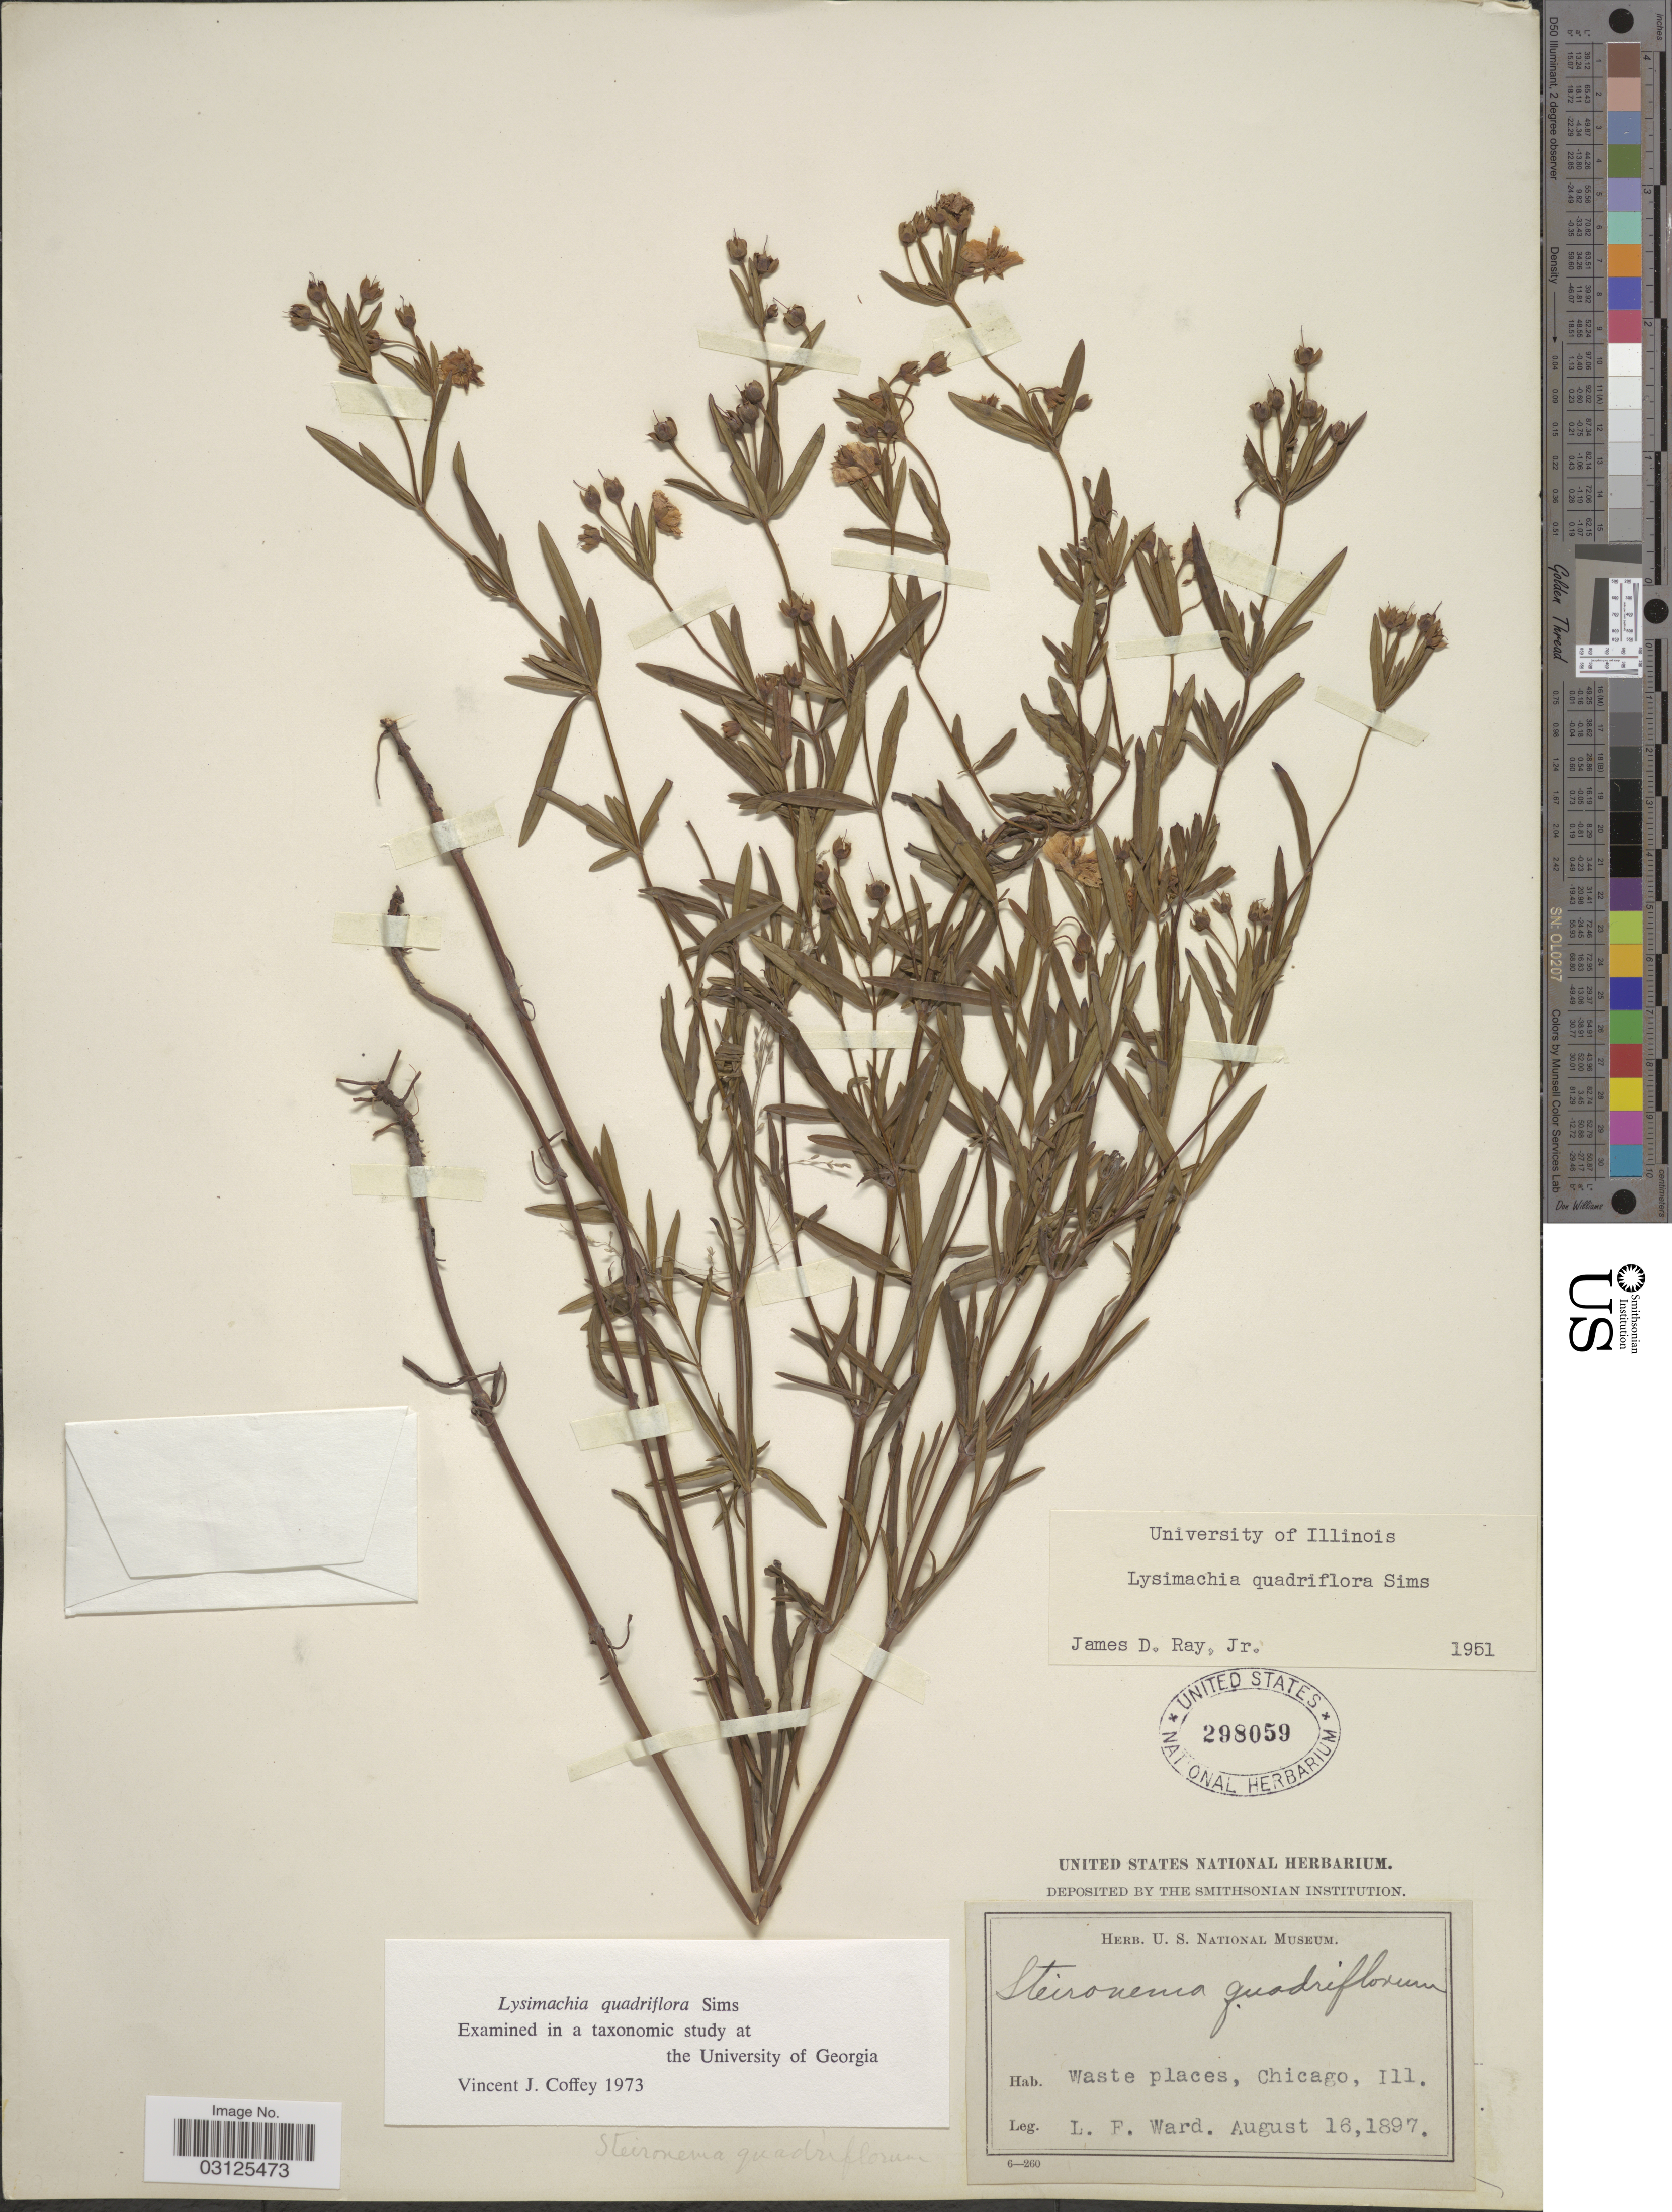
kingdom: Plantae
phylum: Tracheophyta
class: Magnoliopsida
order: Ericales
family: Primulaceae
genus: Steironema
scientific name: Steironema quadriflorum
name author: (Sims) Hitchc.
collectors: L. Ward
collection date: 1897-08-16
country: United States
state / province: Illinois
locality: Waste places, Chicago, Ill.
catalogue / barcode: US 298059